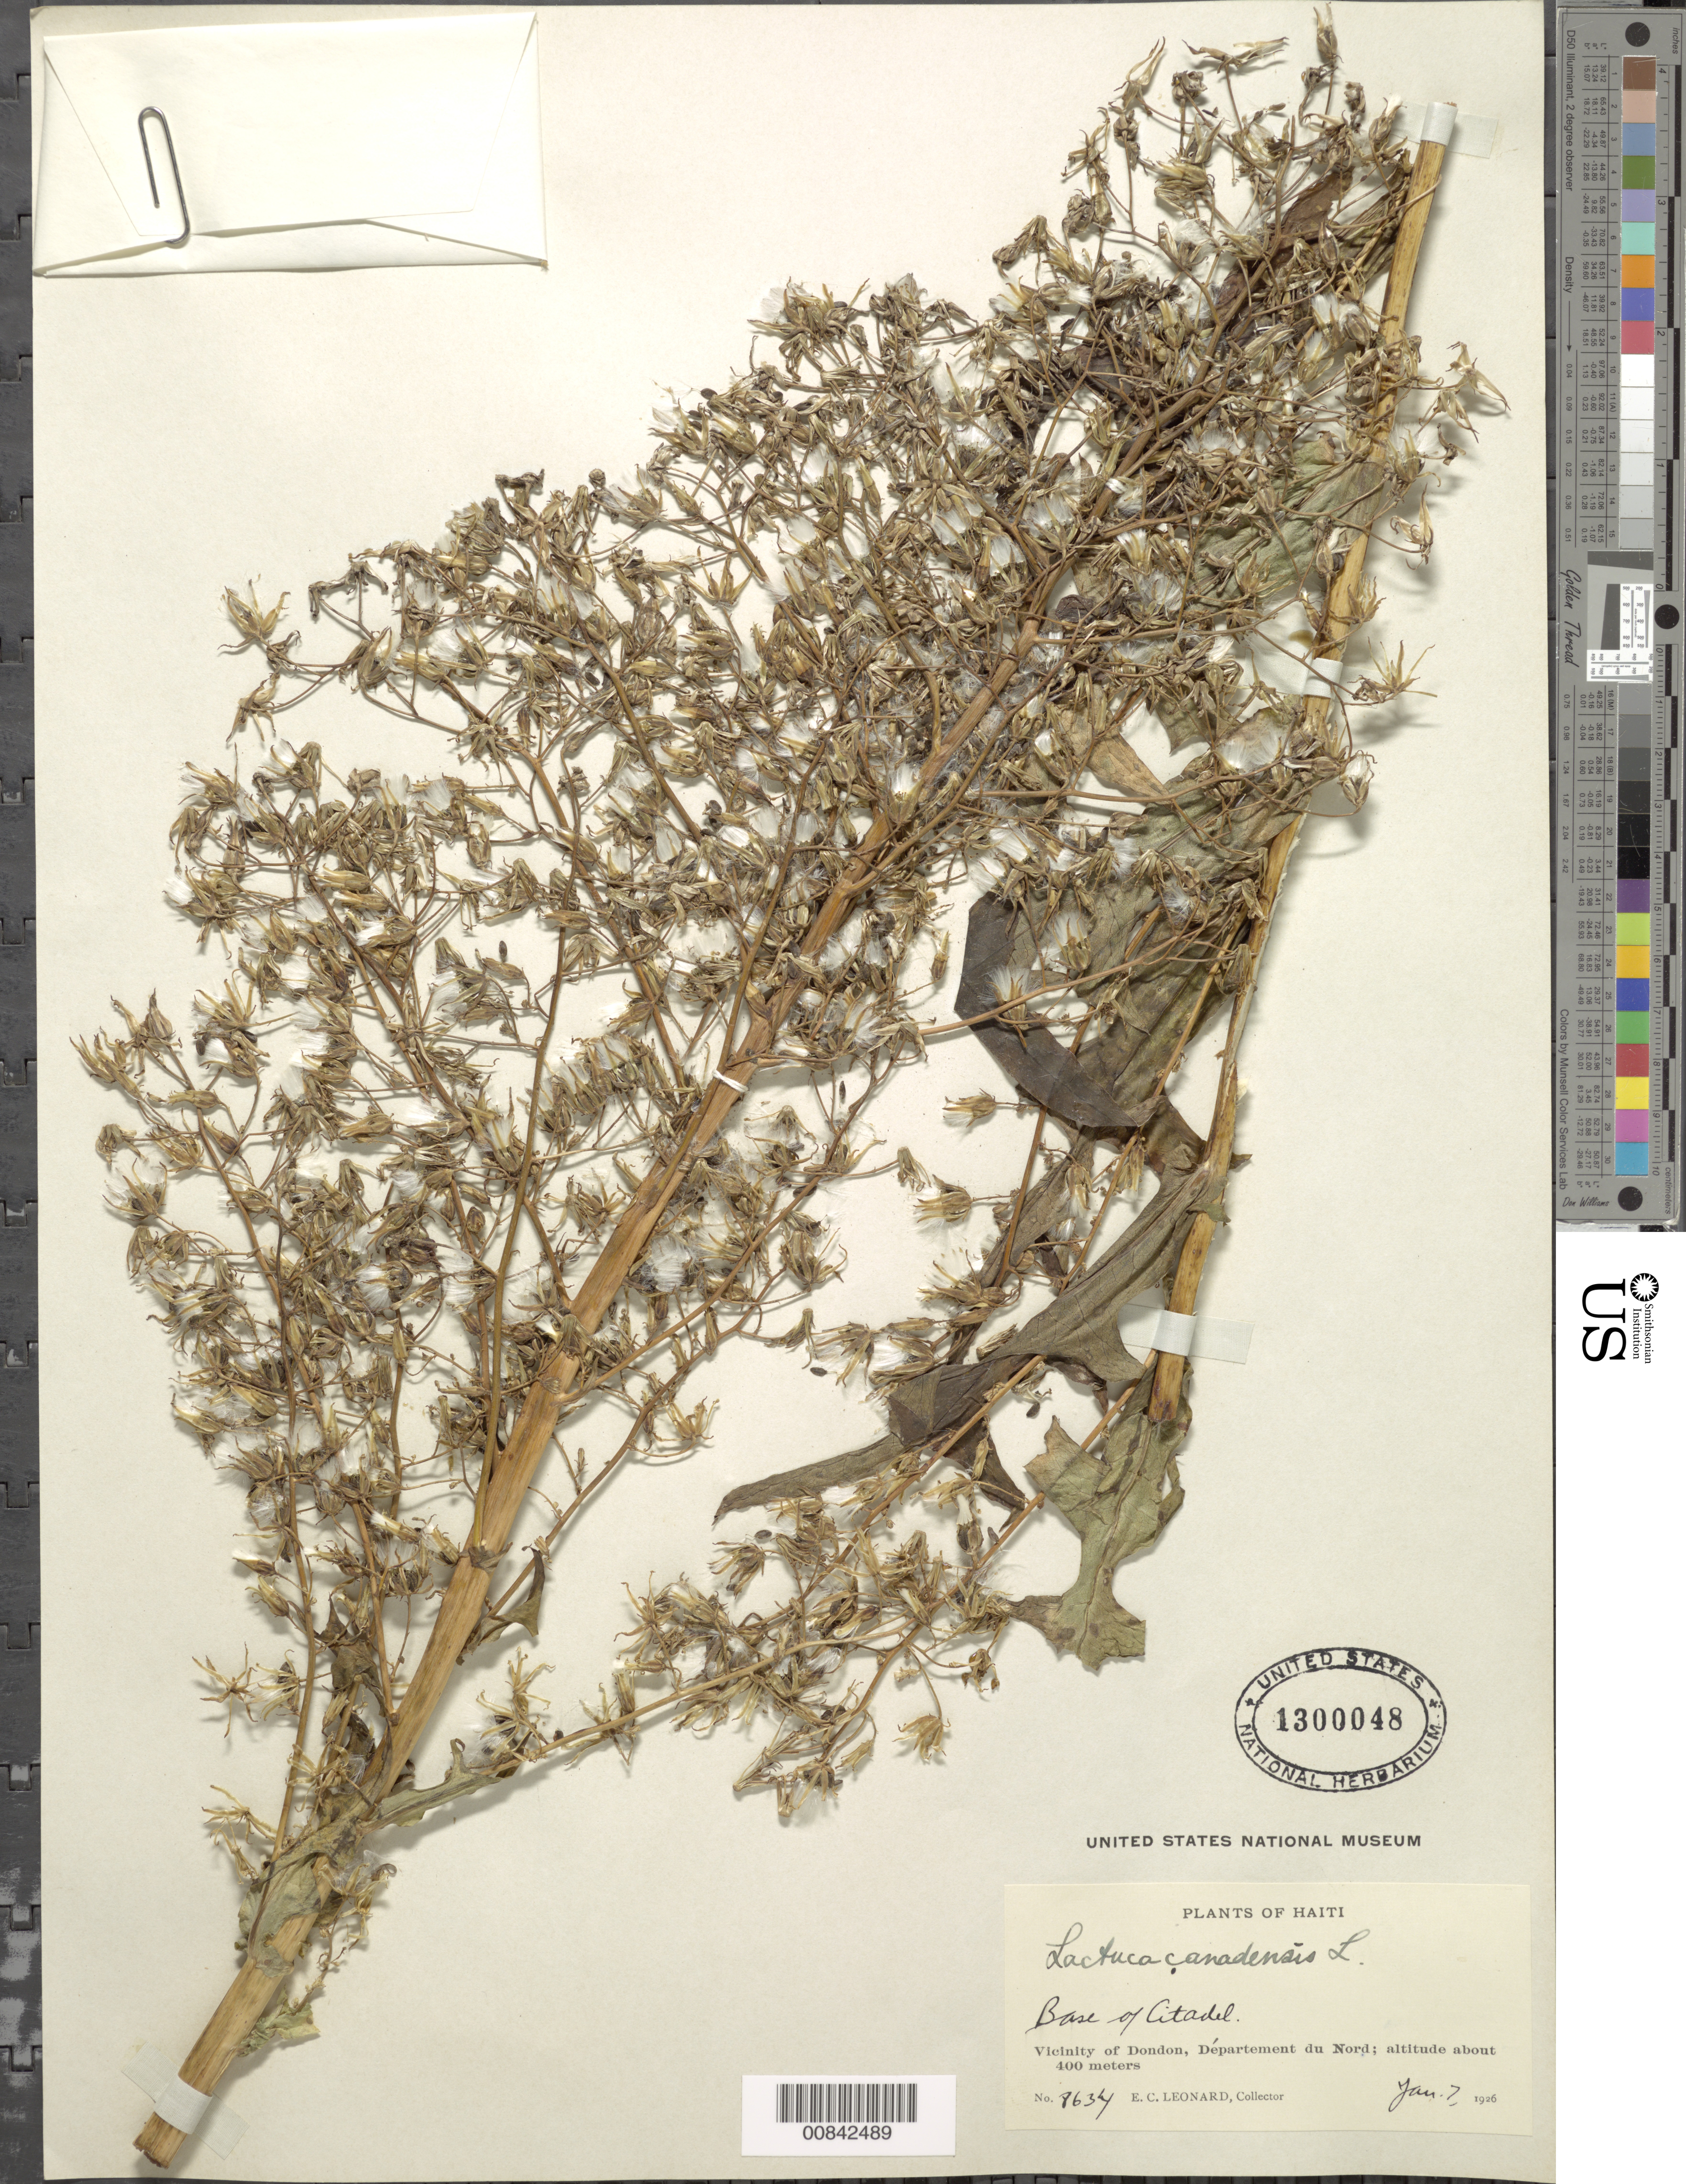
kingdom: Plantae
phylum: Tracheophyta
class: Magnoliopsida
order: Asterales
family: Asteraceae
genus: Lactuca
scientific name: Lactuca canadensis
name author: L.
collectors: E. C. Leonard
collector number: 8634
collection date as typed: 07 Jan 1926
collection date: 1926-01-07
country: Haiti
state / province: Nord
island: Hispaniola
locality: Vicinity of Dondon, base of Citadel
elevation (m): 400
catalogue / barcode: US 1300048